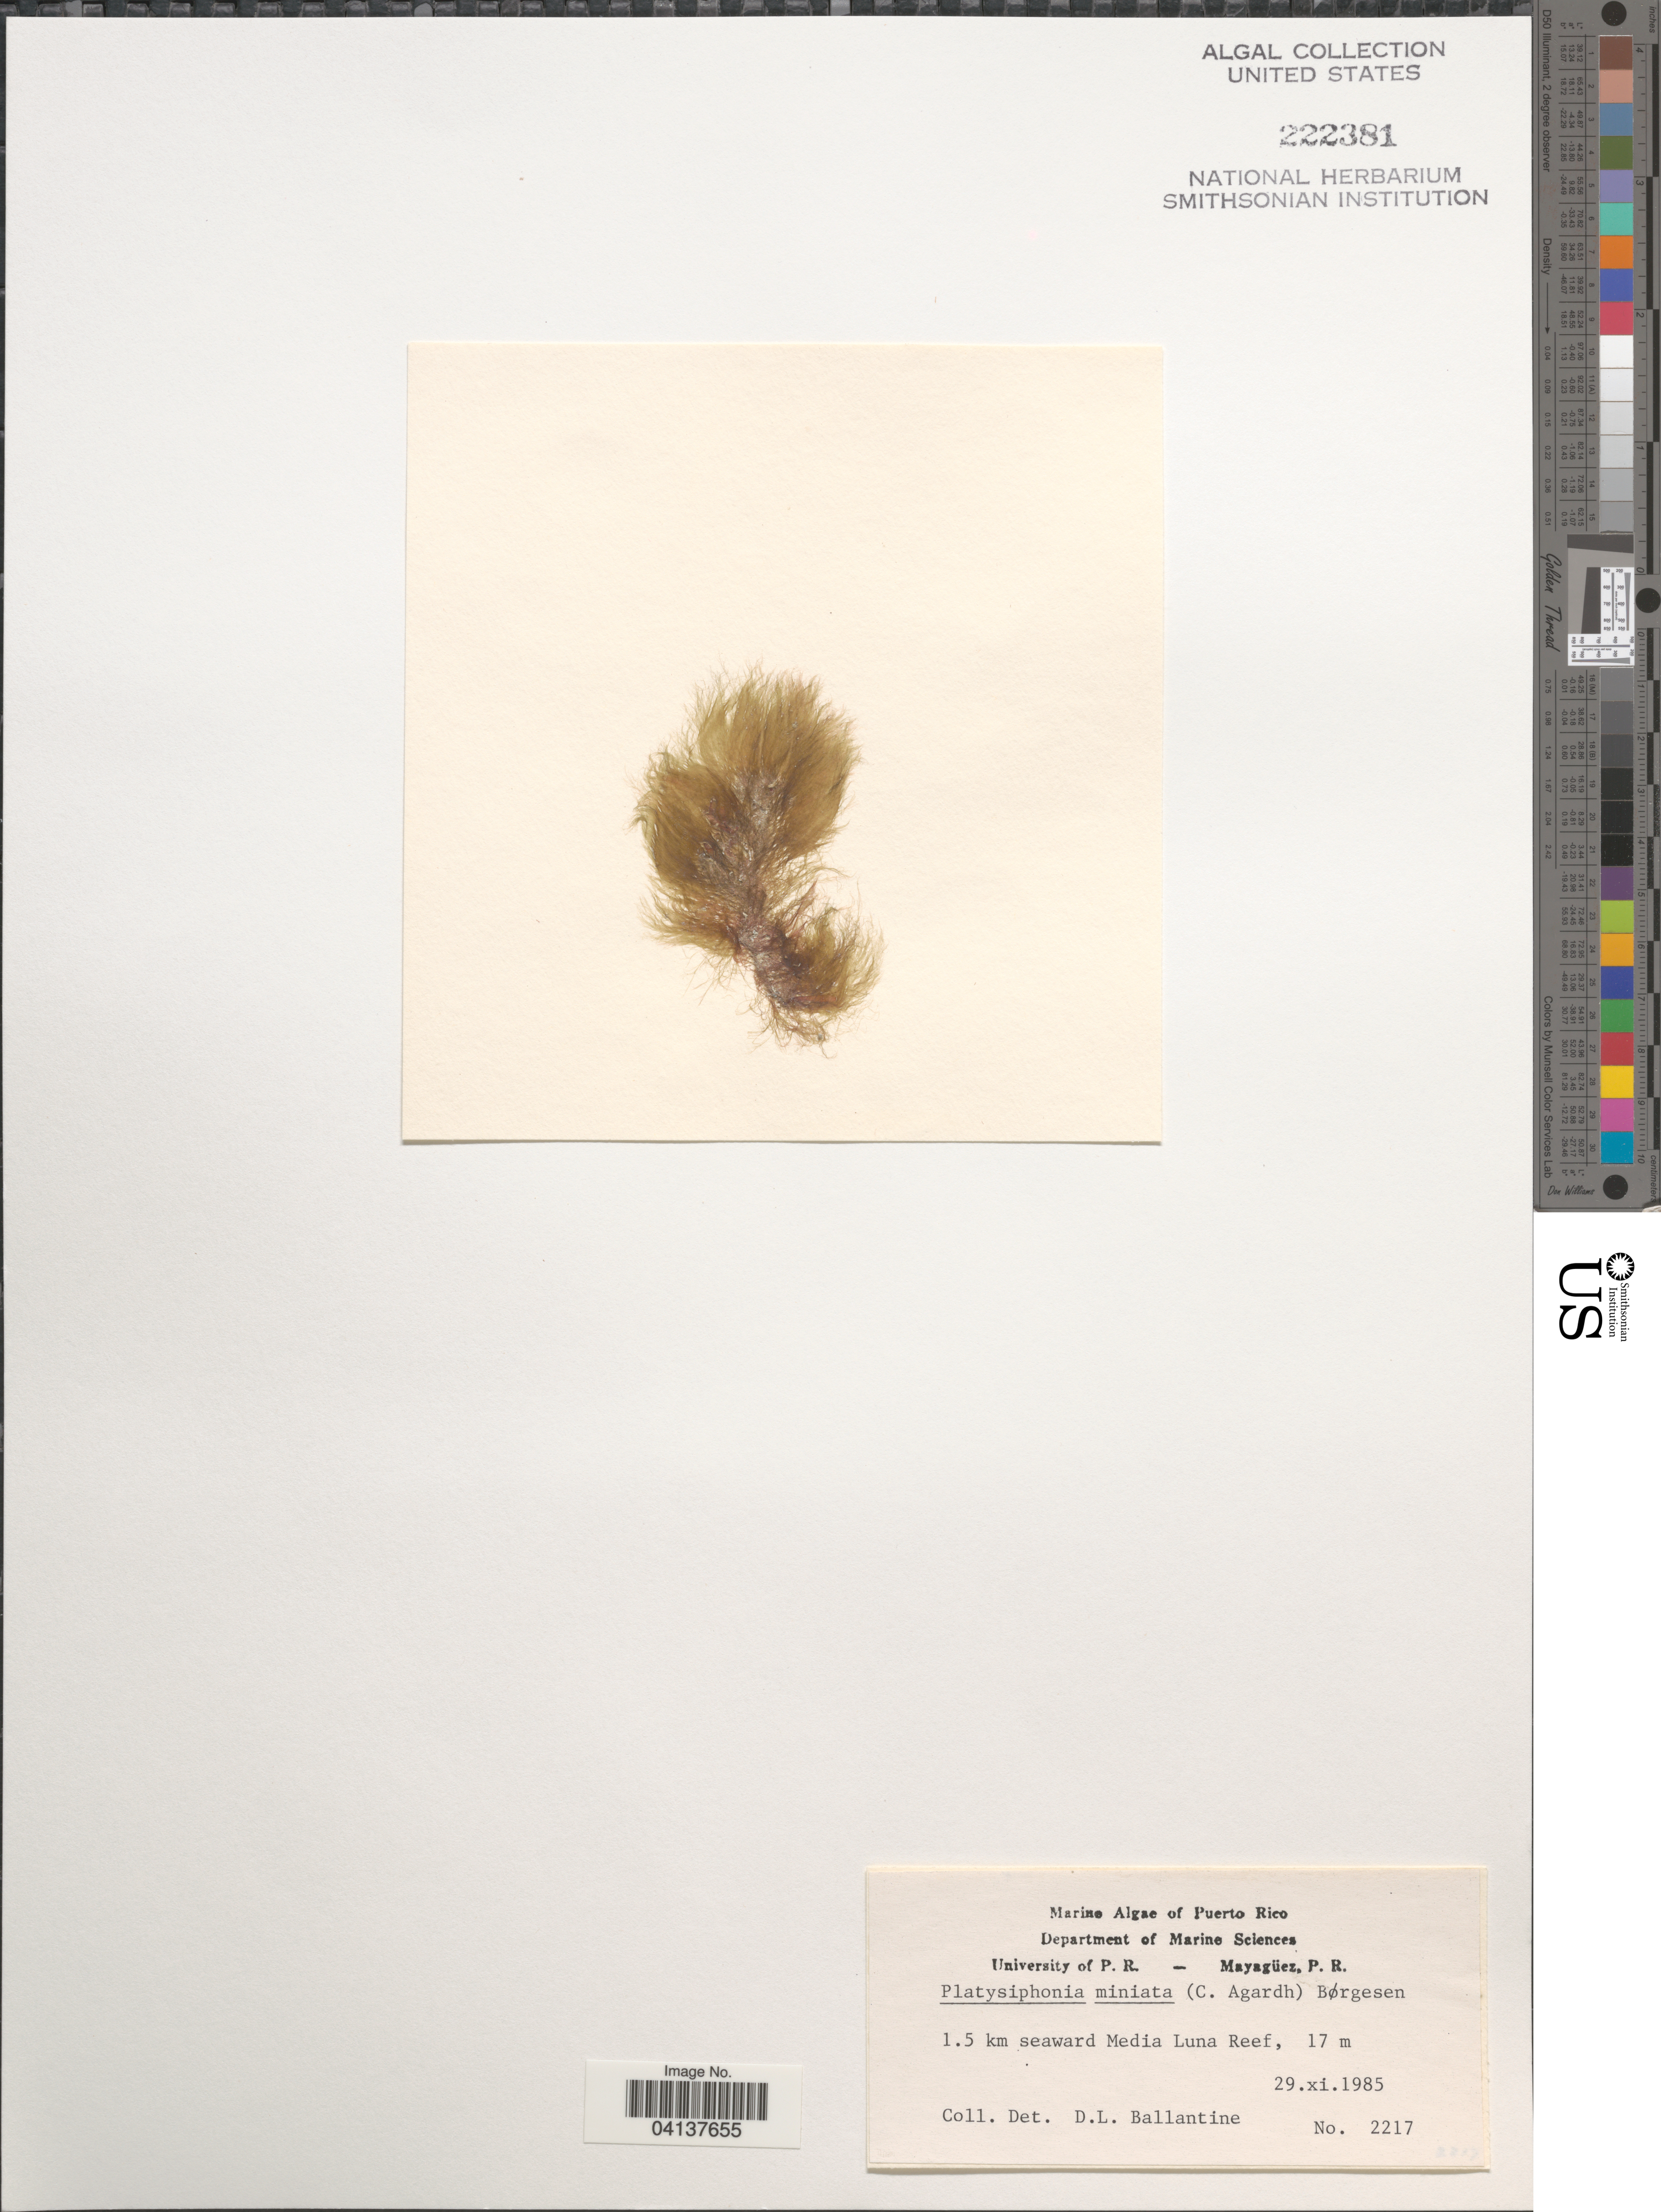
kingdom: Plantae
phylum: Rhodophyta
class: Florideophyceae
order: Ceramiales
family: Sarcomeniaceae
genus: Platysiphonia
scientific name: Platysiphonia delicata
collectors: D.L. Ballantine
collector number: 2217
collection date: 1985-11-29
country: Puerto Rico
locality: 1.5 km seaward Media Luna Reef.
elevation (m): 17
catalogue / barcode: US 222381